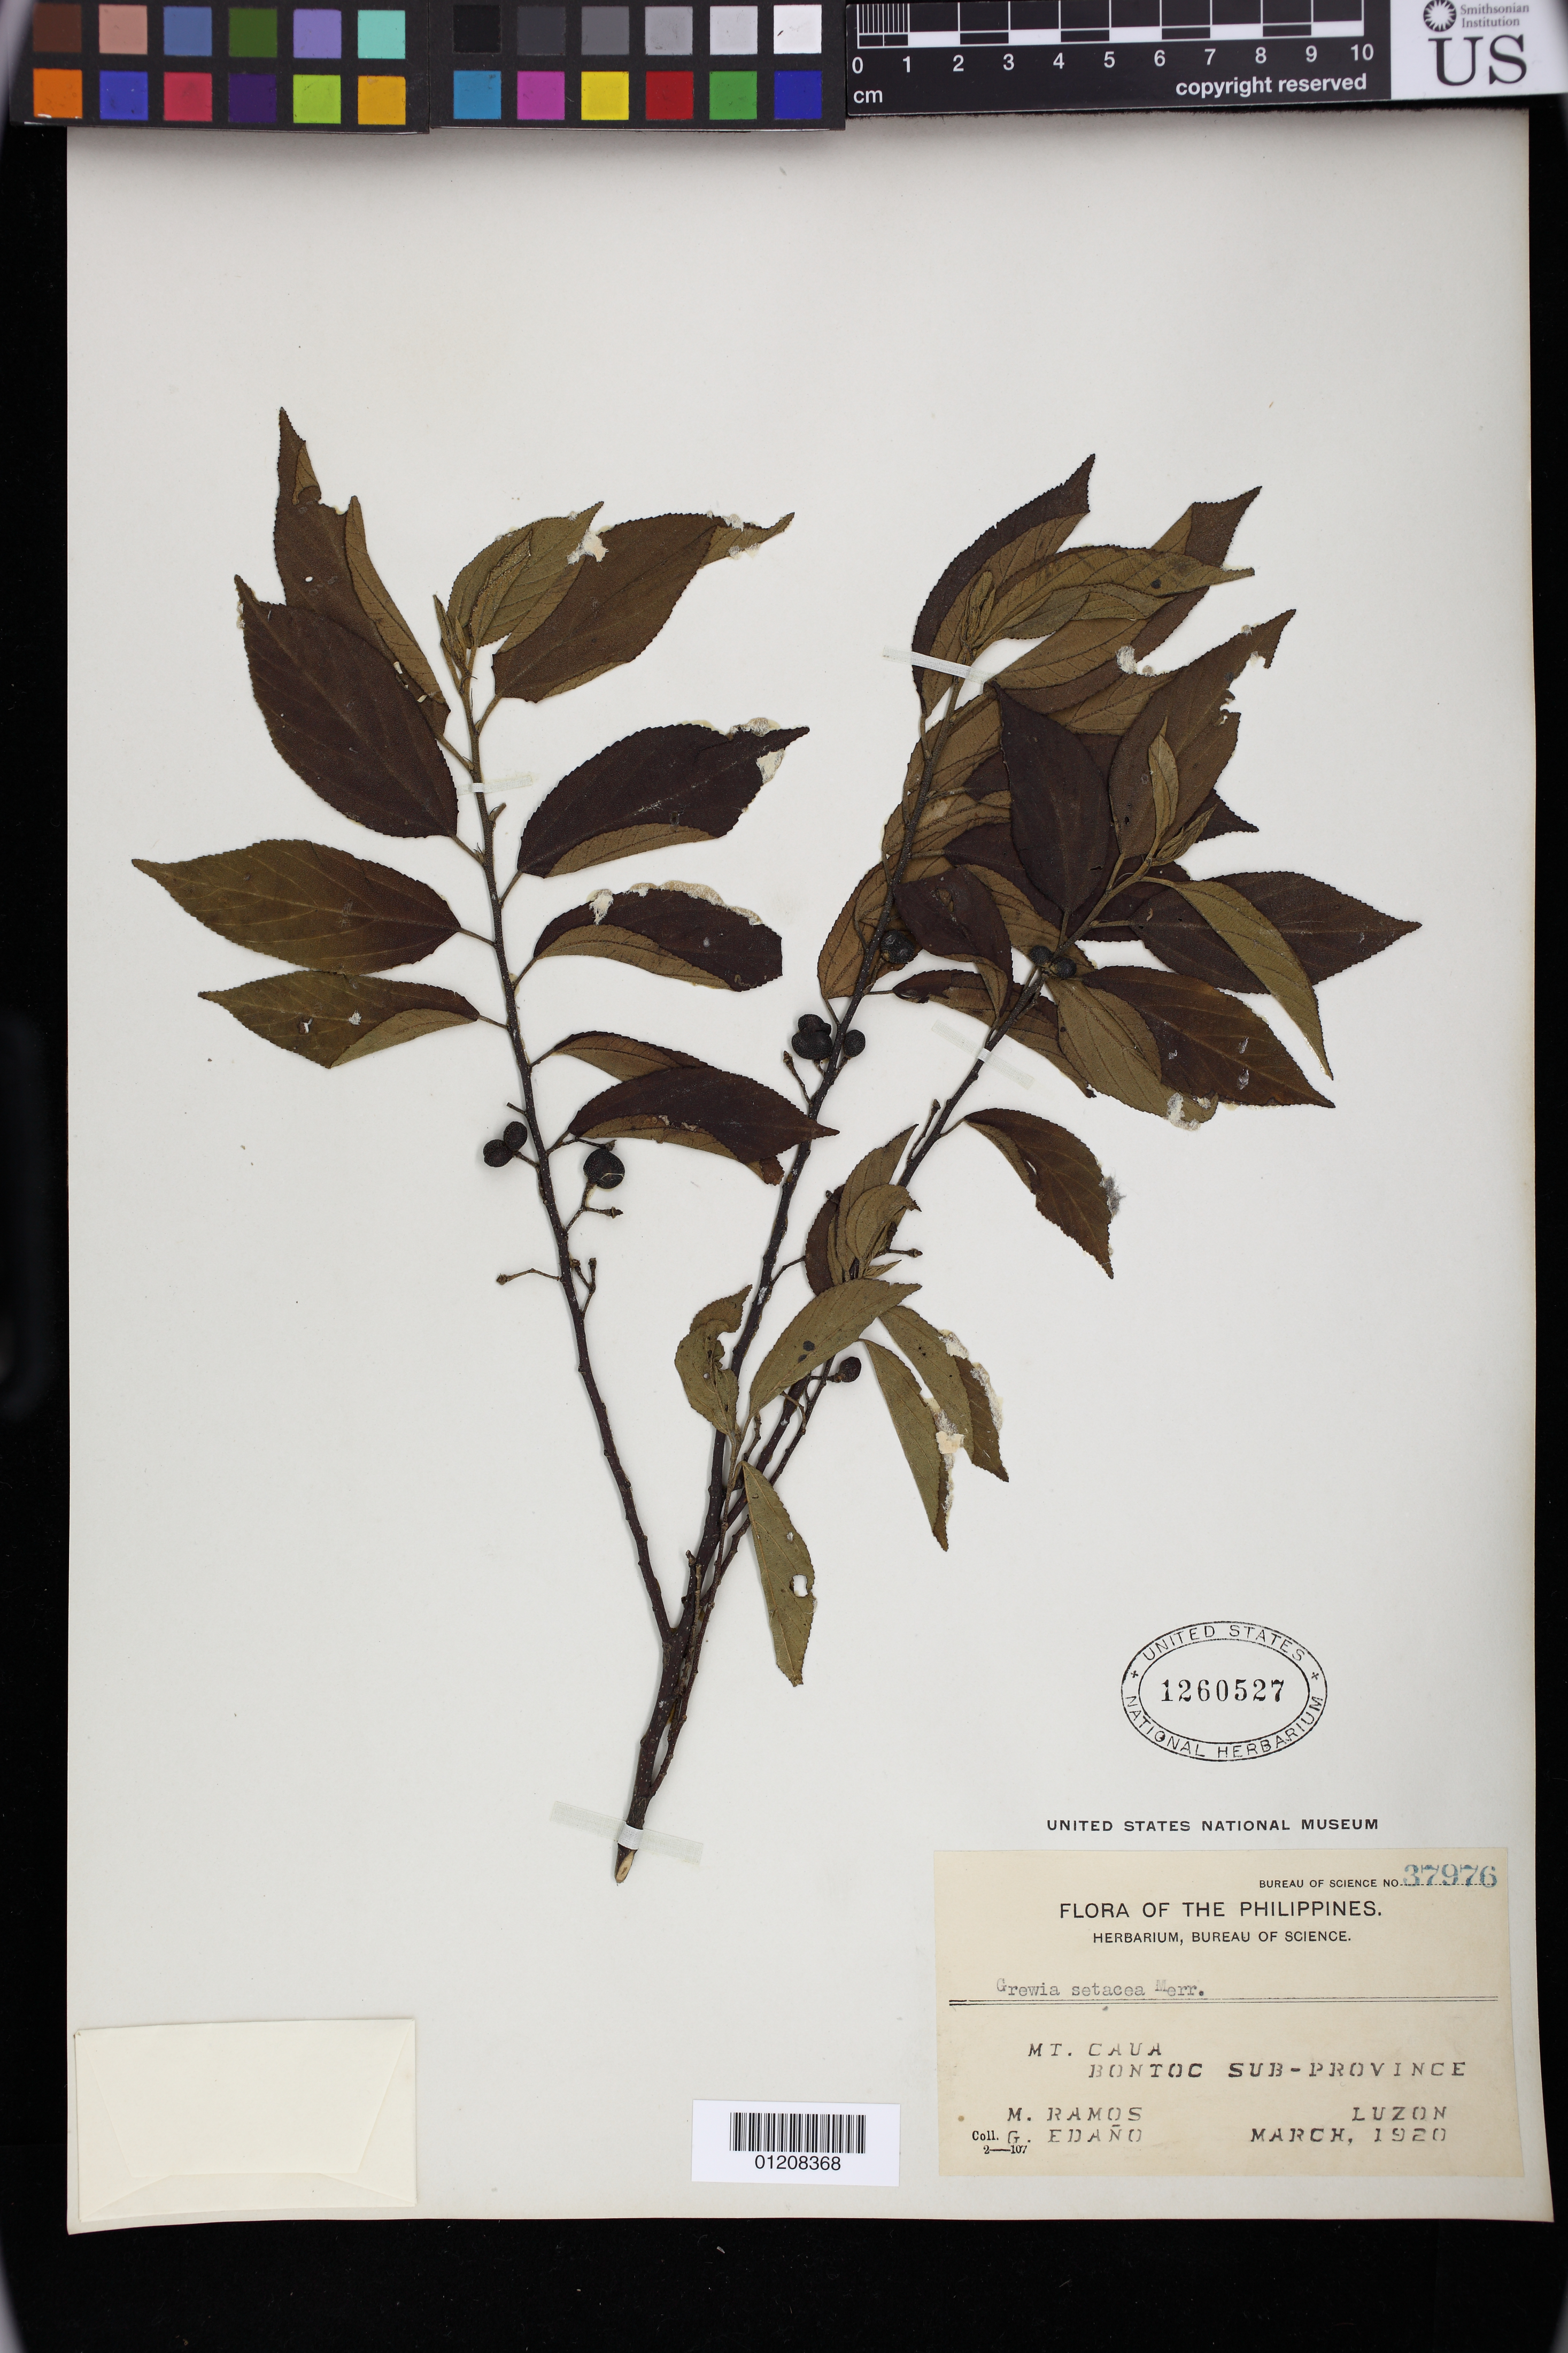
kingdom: Plantae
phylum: Tracheophyta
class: Magnoliopsida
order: Malvales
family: Malvaceae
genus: Grewia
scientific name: Grewia setacea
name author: Merr.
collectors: G. Edaño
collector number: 37976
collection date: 1920-03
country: Philippines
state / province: Cordillera (Administrative Region)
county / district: Benguet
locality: Mt. Caua Bontoc Sub-Province, Luzon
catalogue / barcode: US 1260527